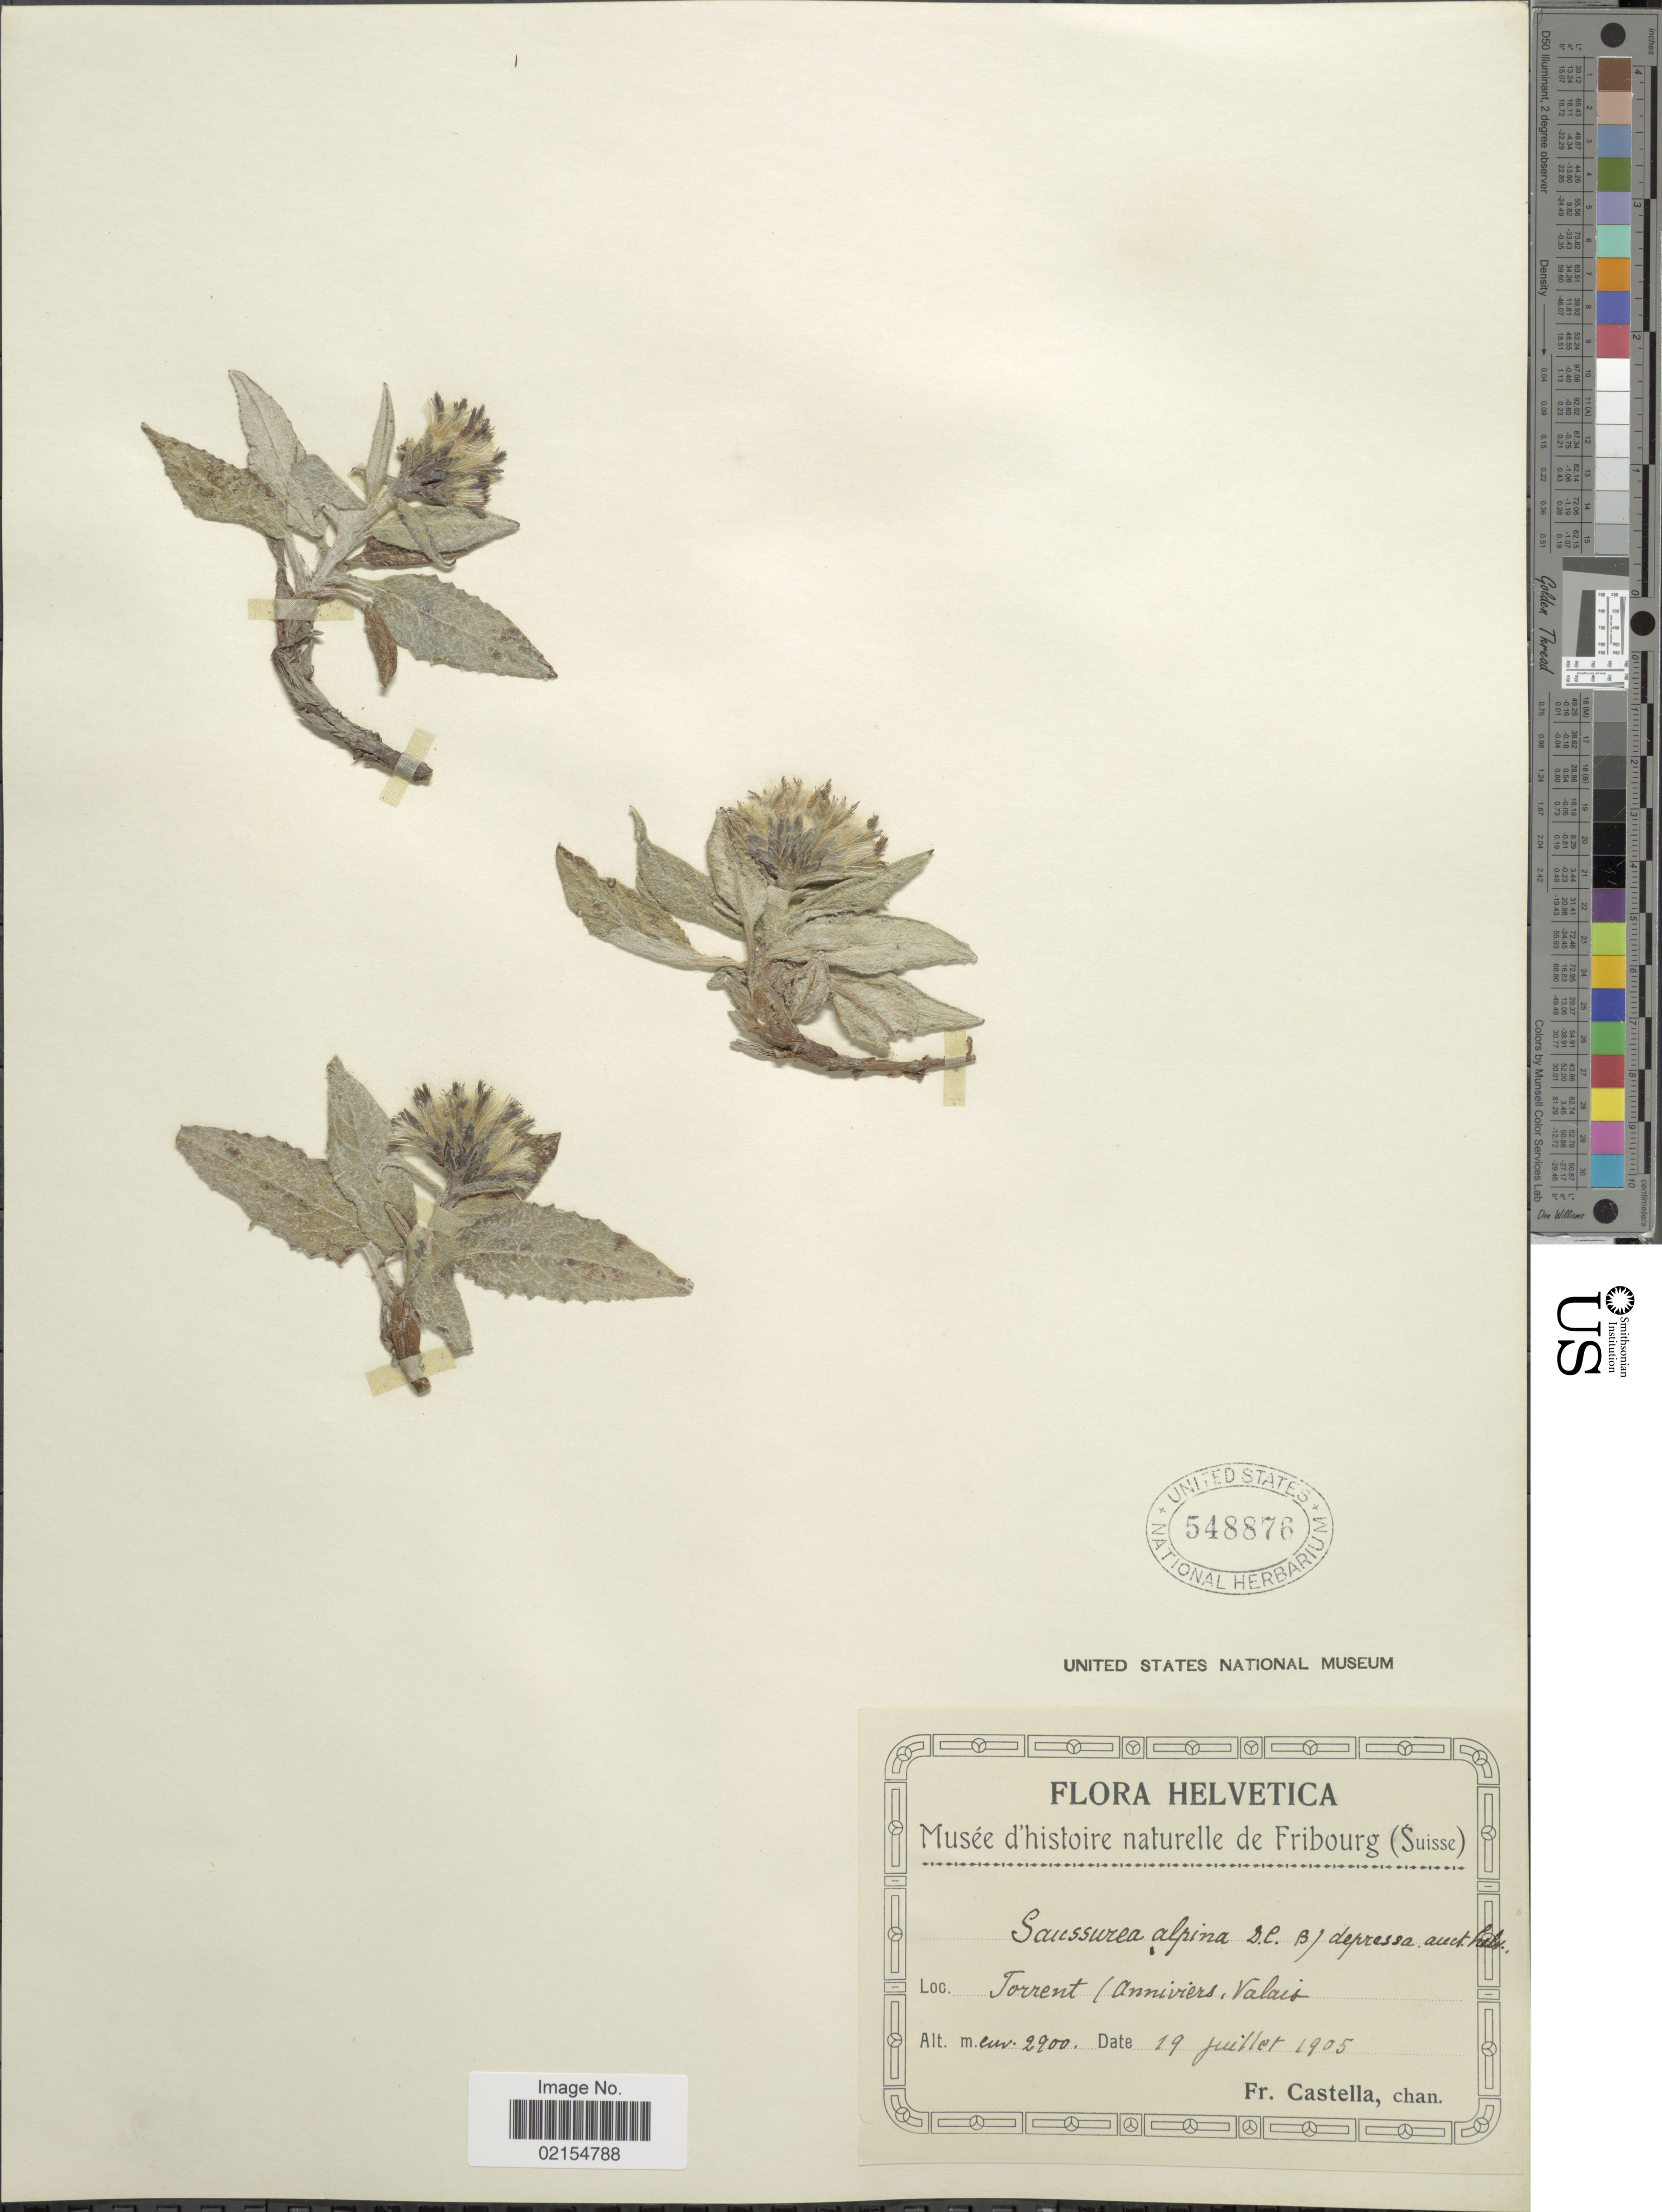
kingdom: Plantae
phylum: Tracheophyta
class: Magnoliopsida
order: Asterales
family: Asteraceae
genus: Saussurea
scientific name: Saussurea alpina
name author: (L.) DC.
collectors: Fr. Castella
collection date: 1905-07-19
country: Switzerland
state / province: Valais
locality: Torrent (Anniviers, Valais)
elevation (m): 2900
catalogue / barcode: US 548876